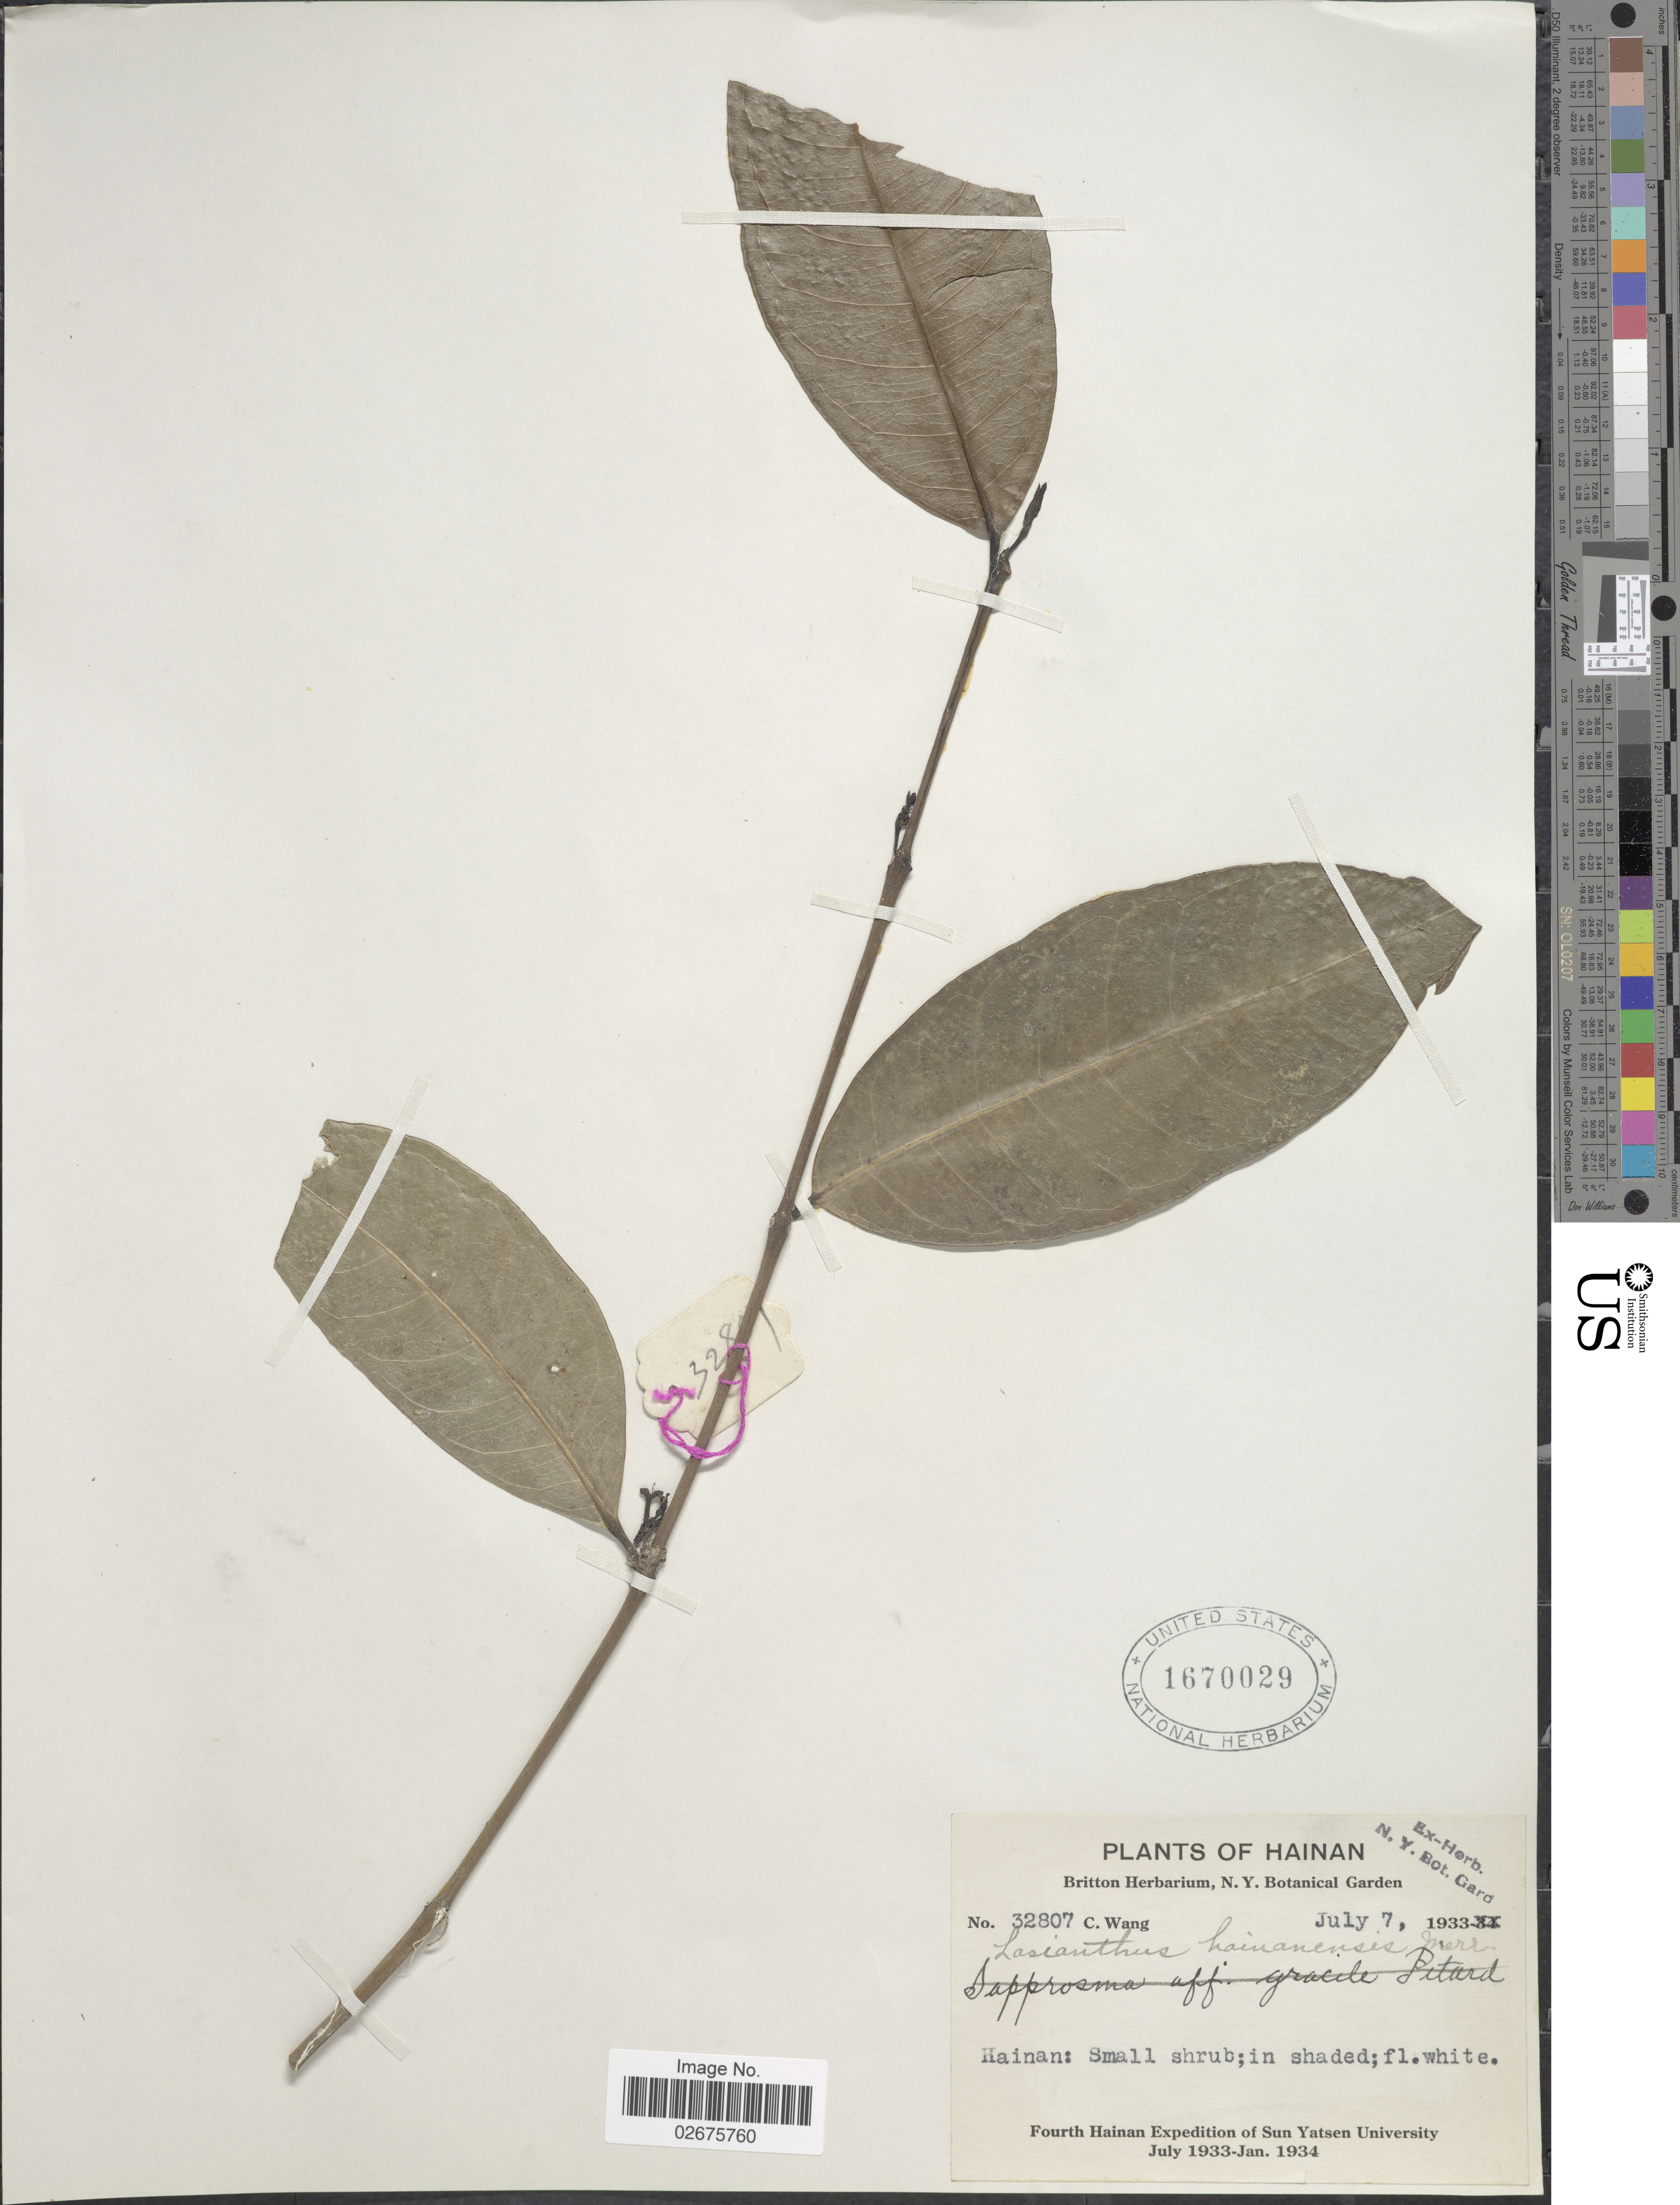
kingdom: Plantae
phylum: Tracheophyta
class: Magnoliopsida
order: Gentianales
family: Rubiaceae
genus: Lasianthus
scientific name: Lasianthus hainanensis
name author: Merr.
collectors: C. Wang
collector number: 32807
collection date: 1933-07-07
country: China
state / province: Hainan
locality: Hainan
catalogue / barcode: US 1670029